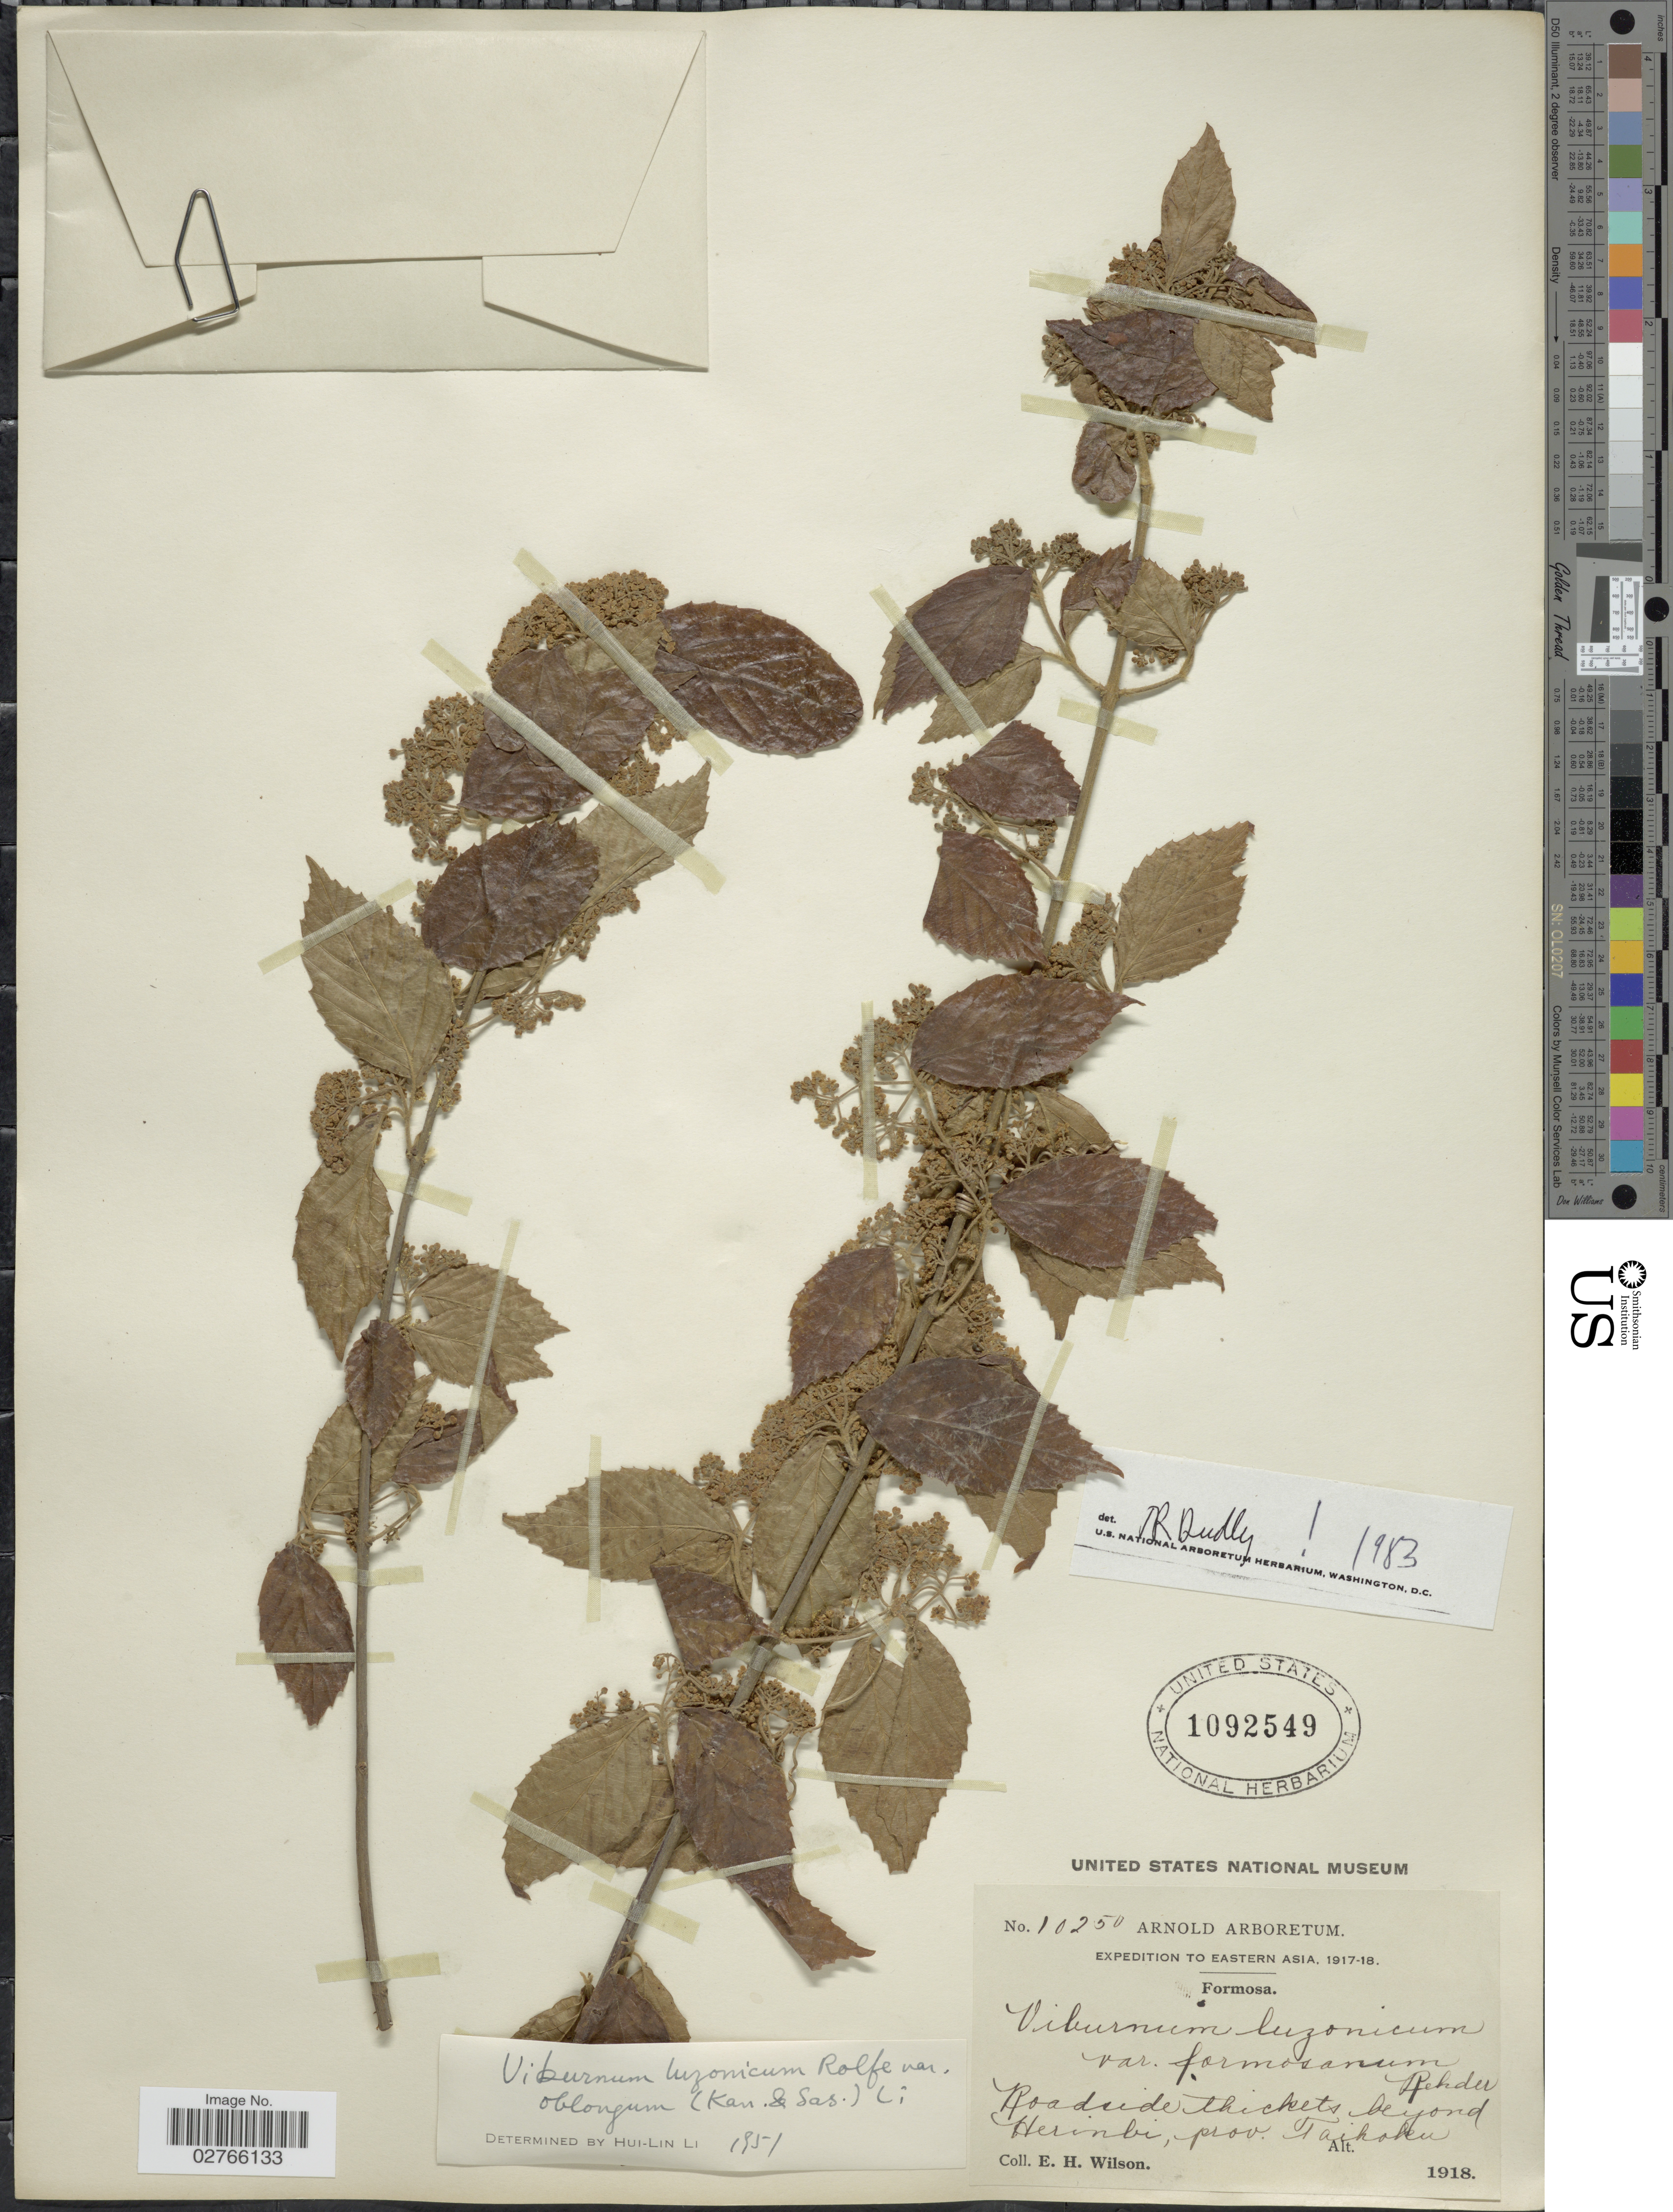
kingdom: Plantae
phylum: Tracheophyta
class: Magnoliopsida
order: Dipsacales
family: Viburnaceae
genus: Viburnum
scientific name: Viburnum formosanum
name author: (Hance) Hayata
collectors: E. Wilson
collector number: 10250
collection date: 1918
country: Taiwan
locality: Formosa, Roadside thickets beyond Herinbi, prov. Taihoku.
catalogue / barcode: US 1092549